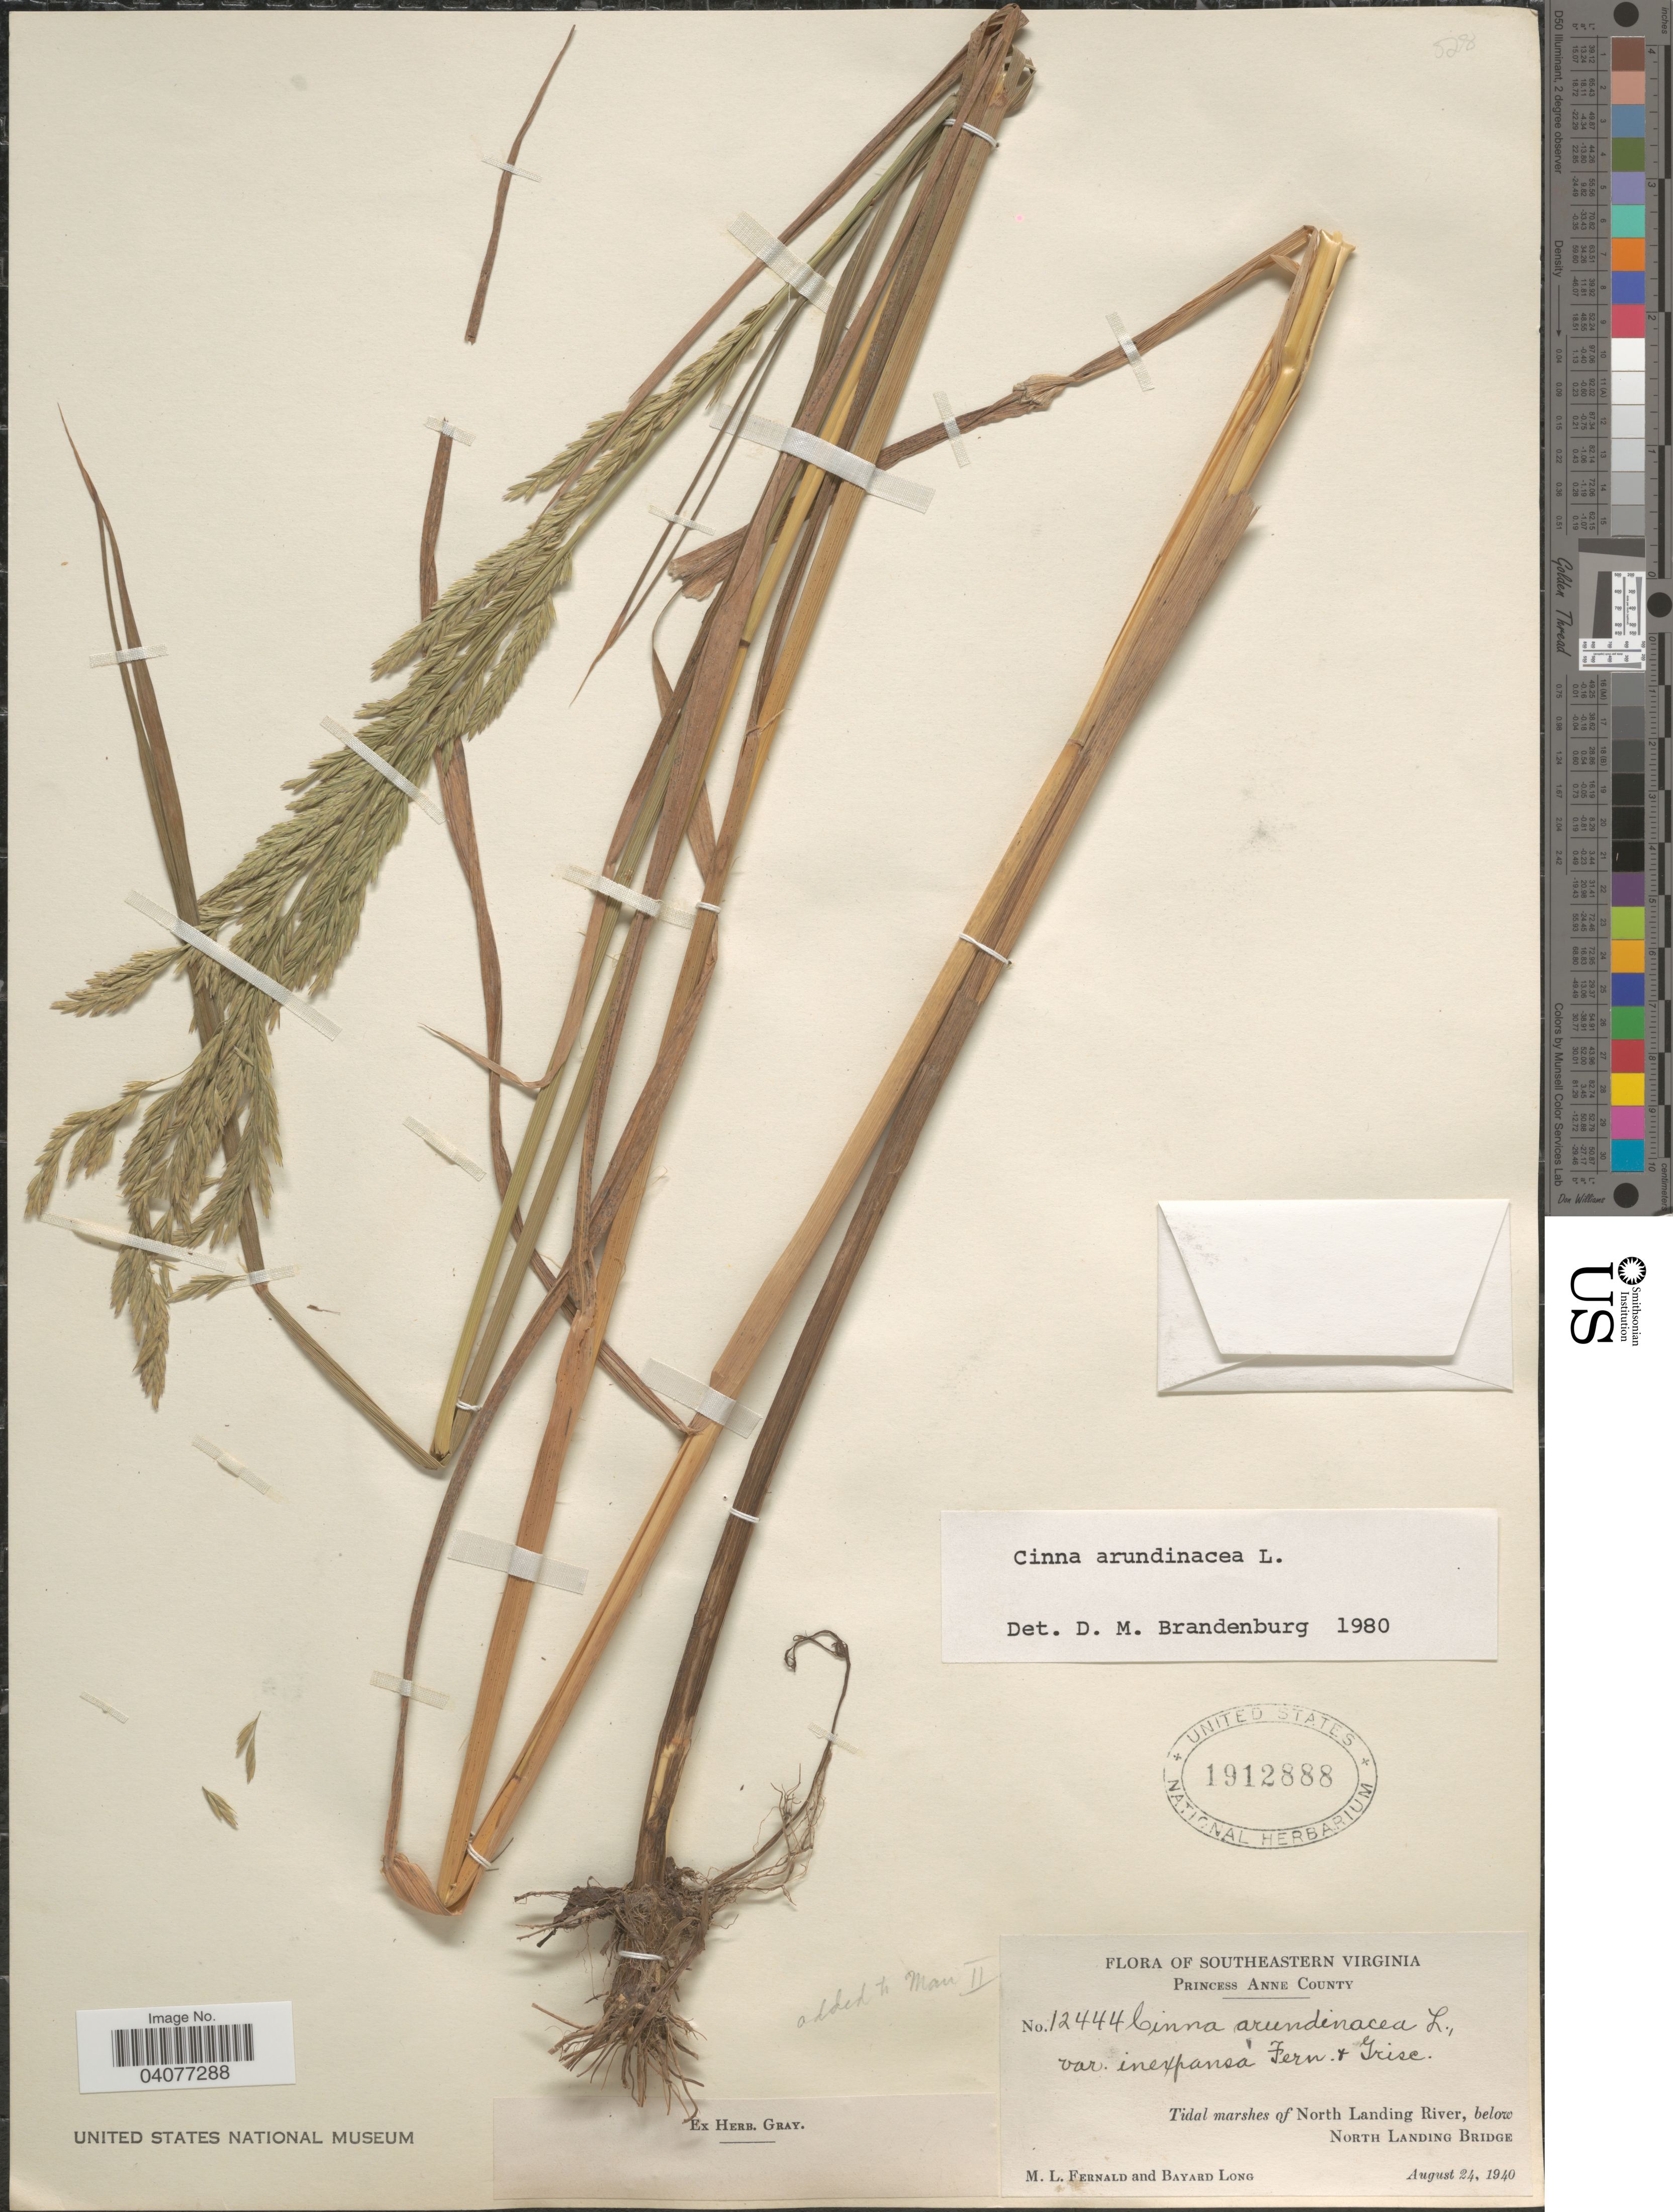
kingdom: Plantae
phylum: Tracheophyta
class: Liliopsida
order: Poales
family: Poaceae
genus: Cinna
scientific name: Cinna arundinacea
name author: L.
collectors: M. L. Fernald & B. Long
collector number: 12444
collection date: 1940-08-24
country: United States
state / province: Virginia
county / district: City of Virginia Beach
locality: Southeastern Virginia. Princess Anne County. Tidal marshes of North Landing River, below North landing Bridge.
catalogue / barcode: US 1912888